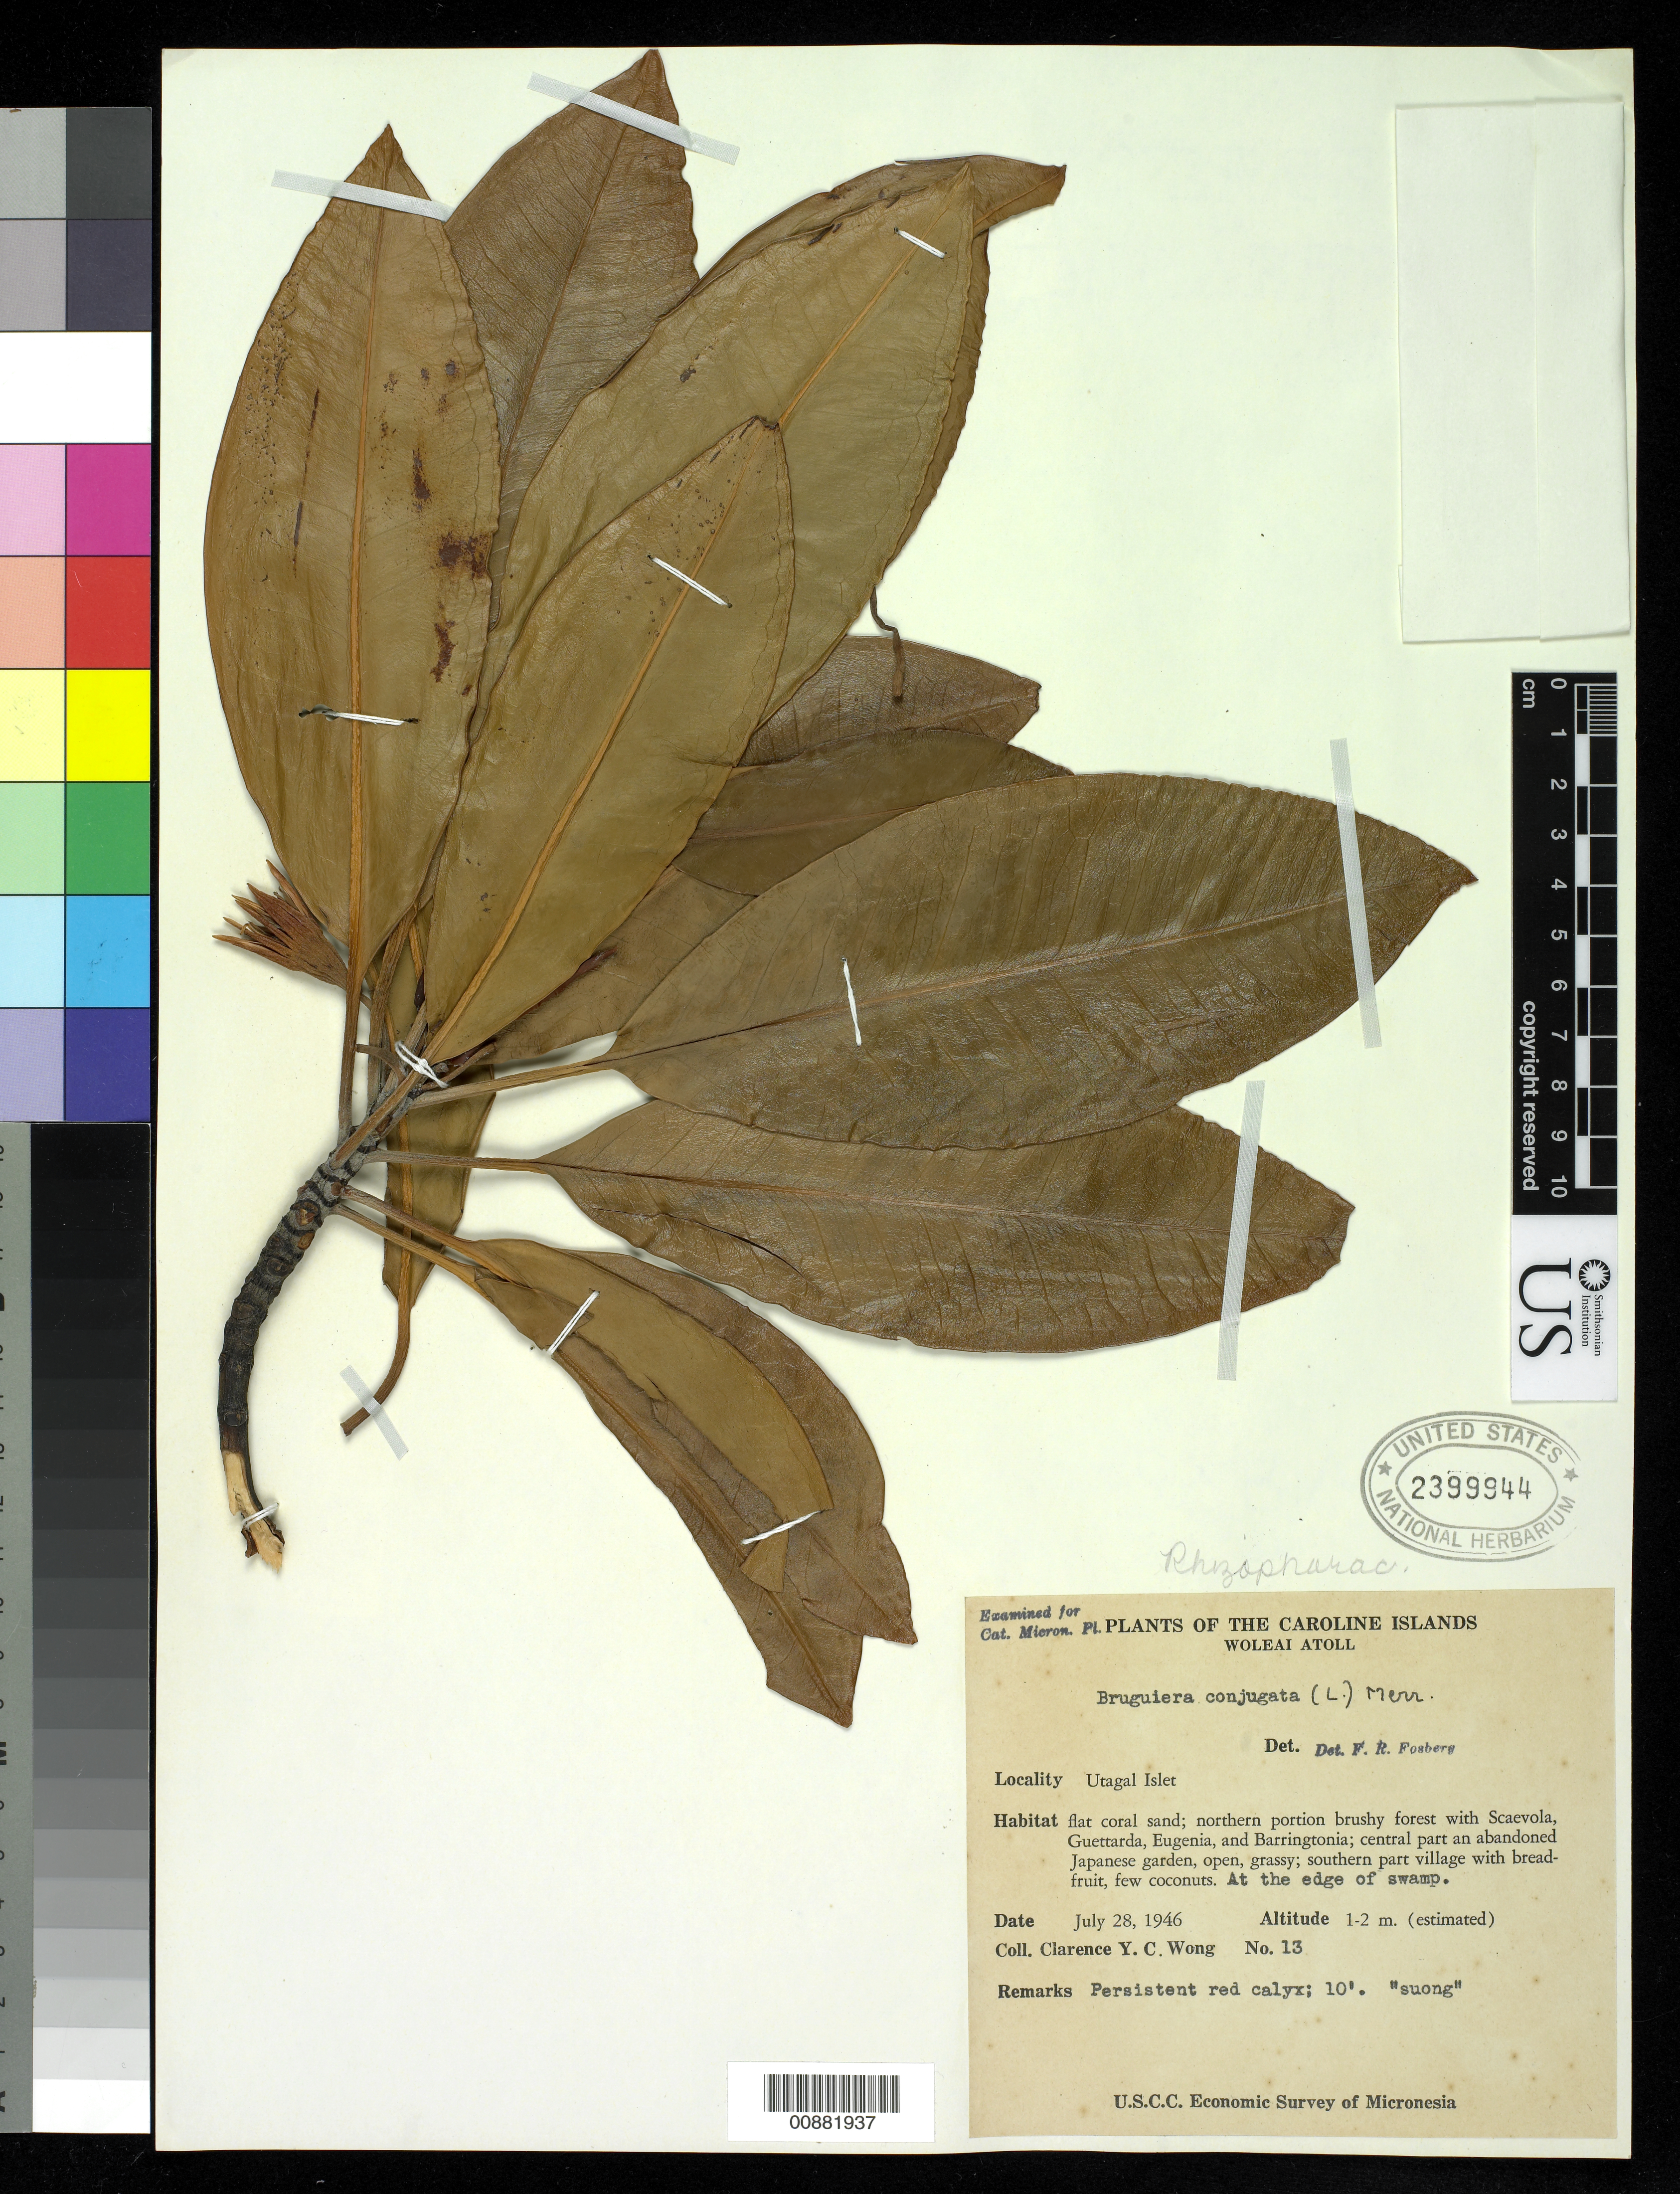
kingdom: Plantae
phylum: Tracheophyta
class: Magnoliopsida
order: Malpighiales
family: Rhizophoraceae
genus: Bruguiera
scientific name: Bruguiera gymnorhiza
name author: (L.) Savigny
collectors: C. Wong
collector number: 13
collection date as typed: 28 Jul 1946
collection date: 1946-07-28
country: Micronesia, Federated States of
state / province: Yap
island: Woleai Atoll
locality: Woleai Atoll, Utagal Islet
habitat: Flat coral sand; northern portion brushy forest with Scaevola, Guettarda, Eugenia, and Barringtonia; see remarks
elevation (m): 1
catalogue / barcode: US 2399944